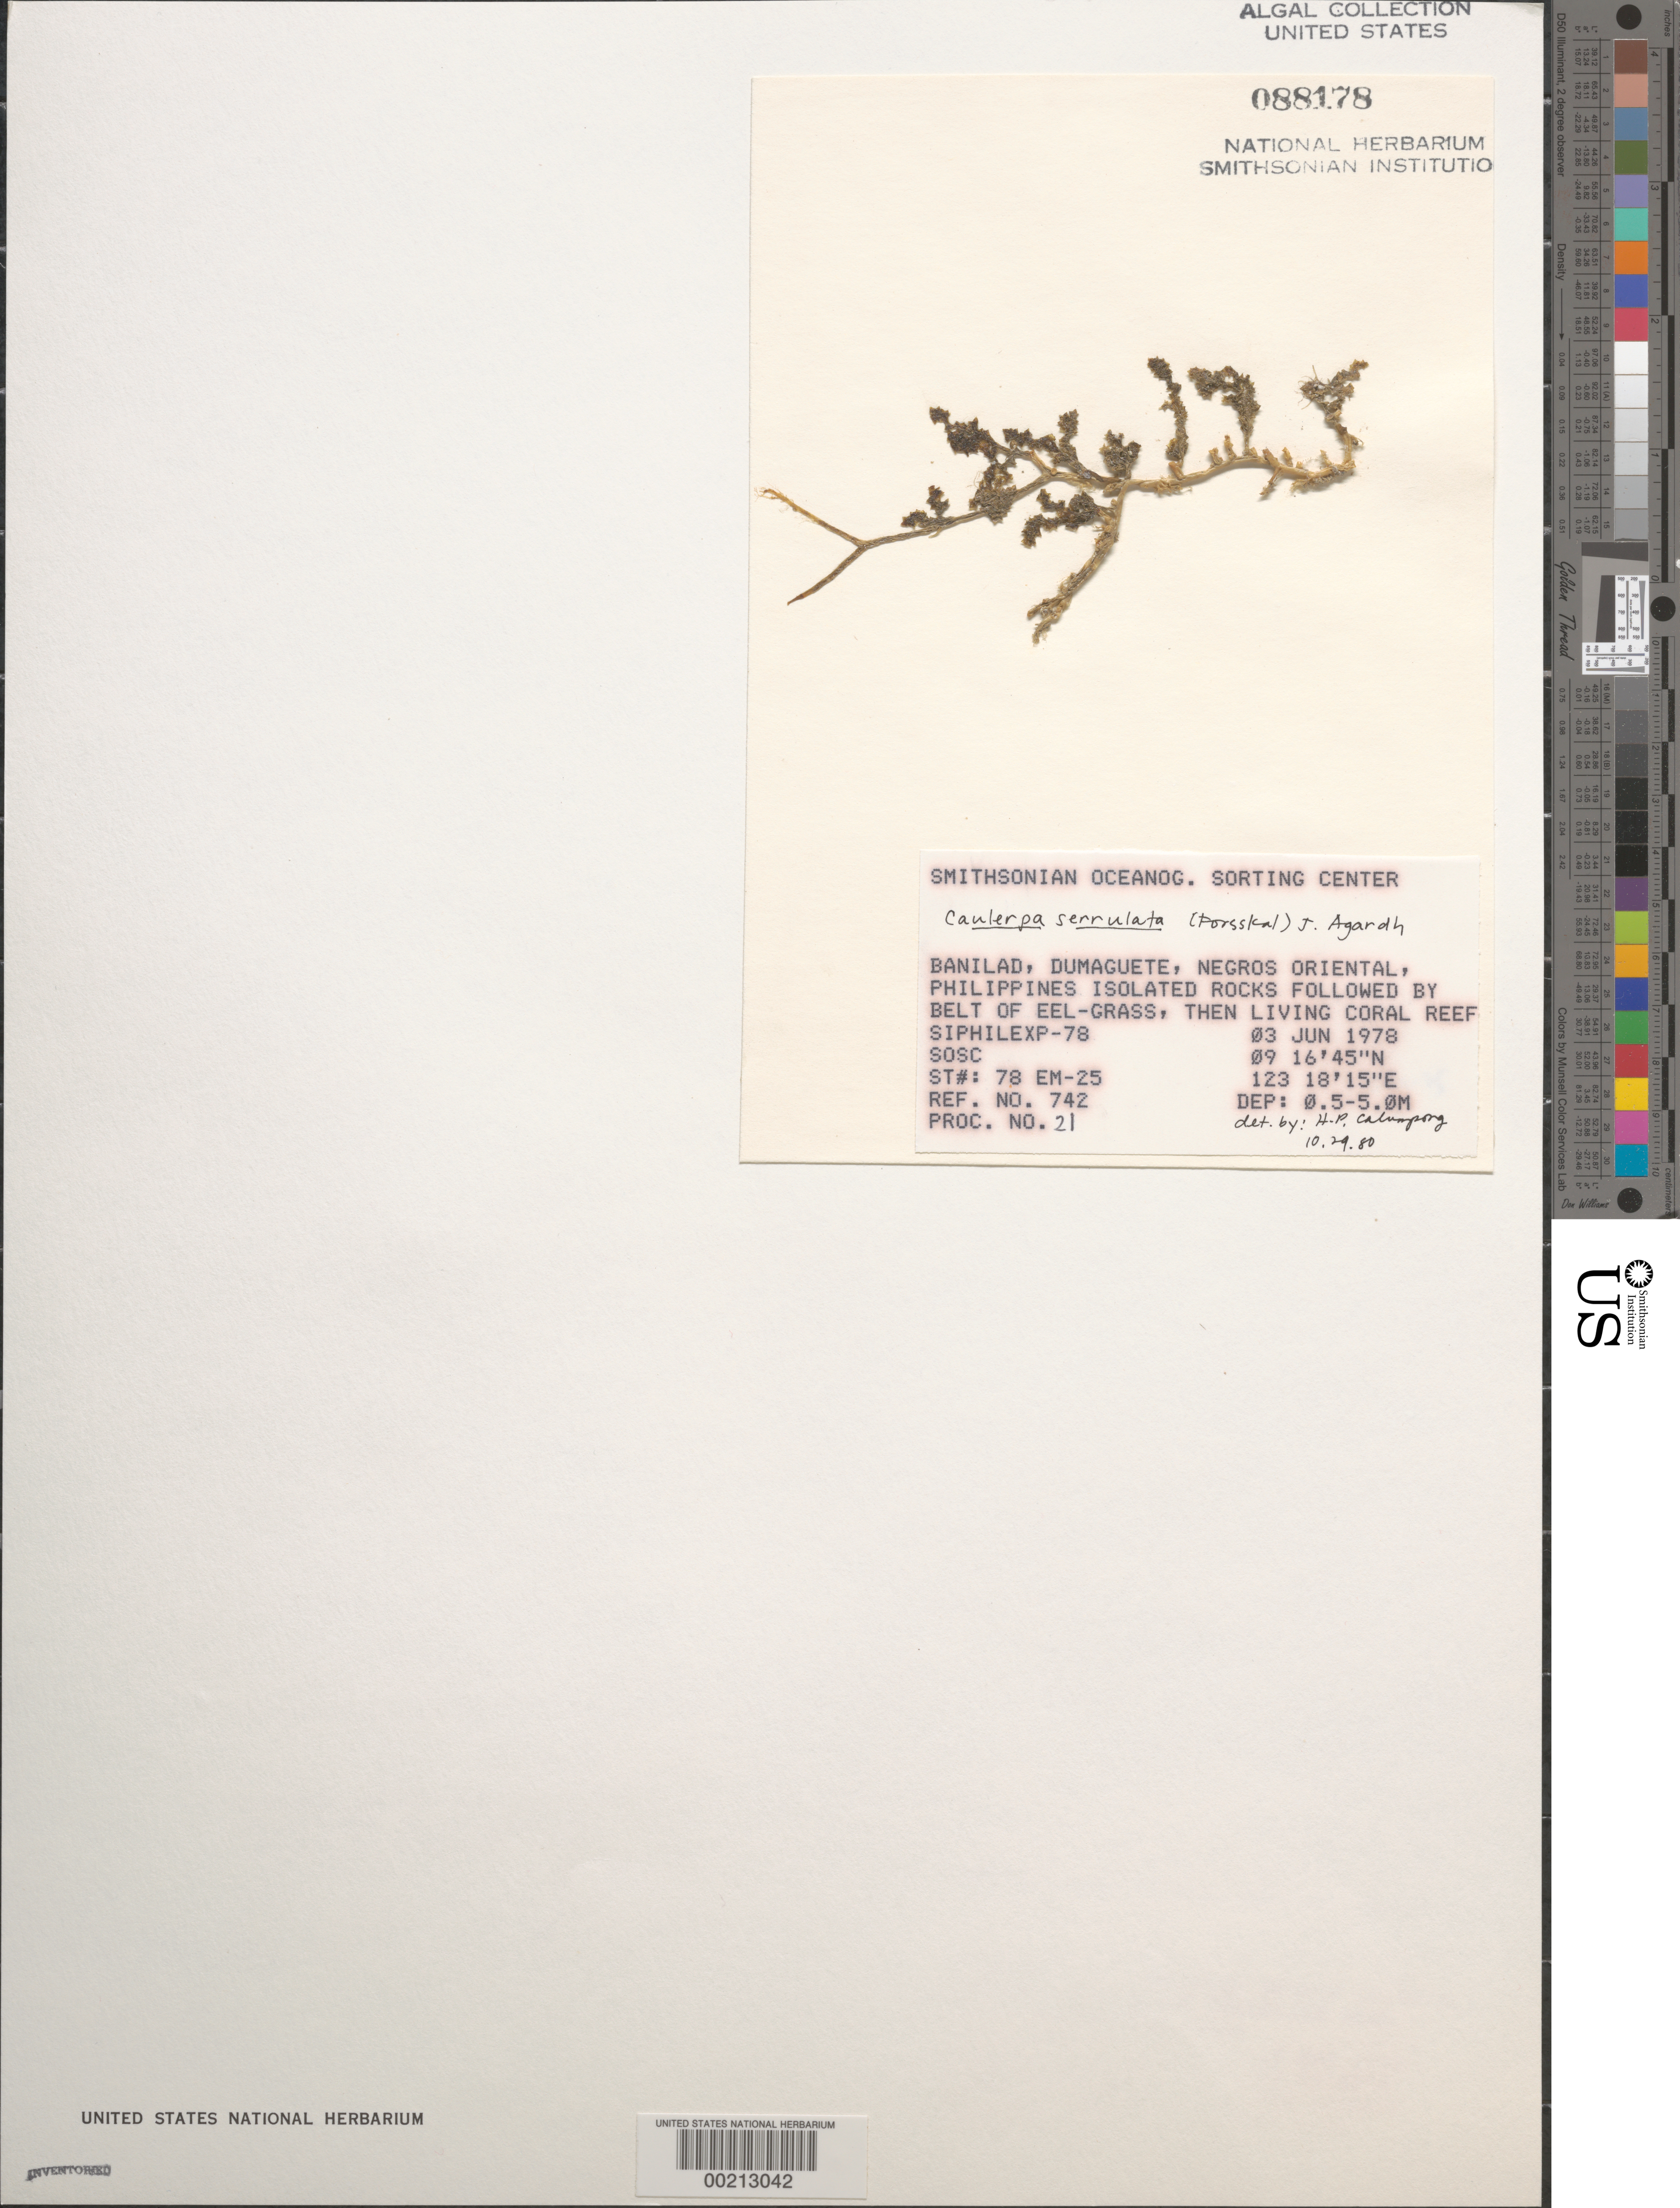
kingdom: Plantae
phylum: Chlorophyta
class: Ulvophyceae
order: Bryopsidales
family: Caulerpaceae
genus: Caulerpa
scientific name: Caulerpa serrulata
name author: (Forssk.) J. Agardh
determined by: Calumpong, H. P.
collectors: SOSC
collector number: Station 78 Em-25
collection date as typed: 03 Jun 1978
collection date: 1978-06-03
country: Philippines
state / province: Central Visayas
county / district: Negros Oriental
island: Negros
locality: Banilad, Dumaguete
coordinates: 09 16'45"N, 123 18'15"E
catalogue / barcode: US 88178